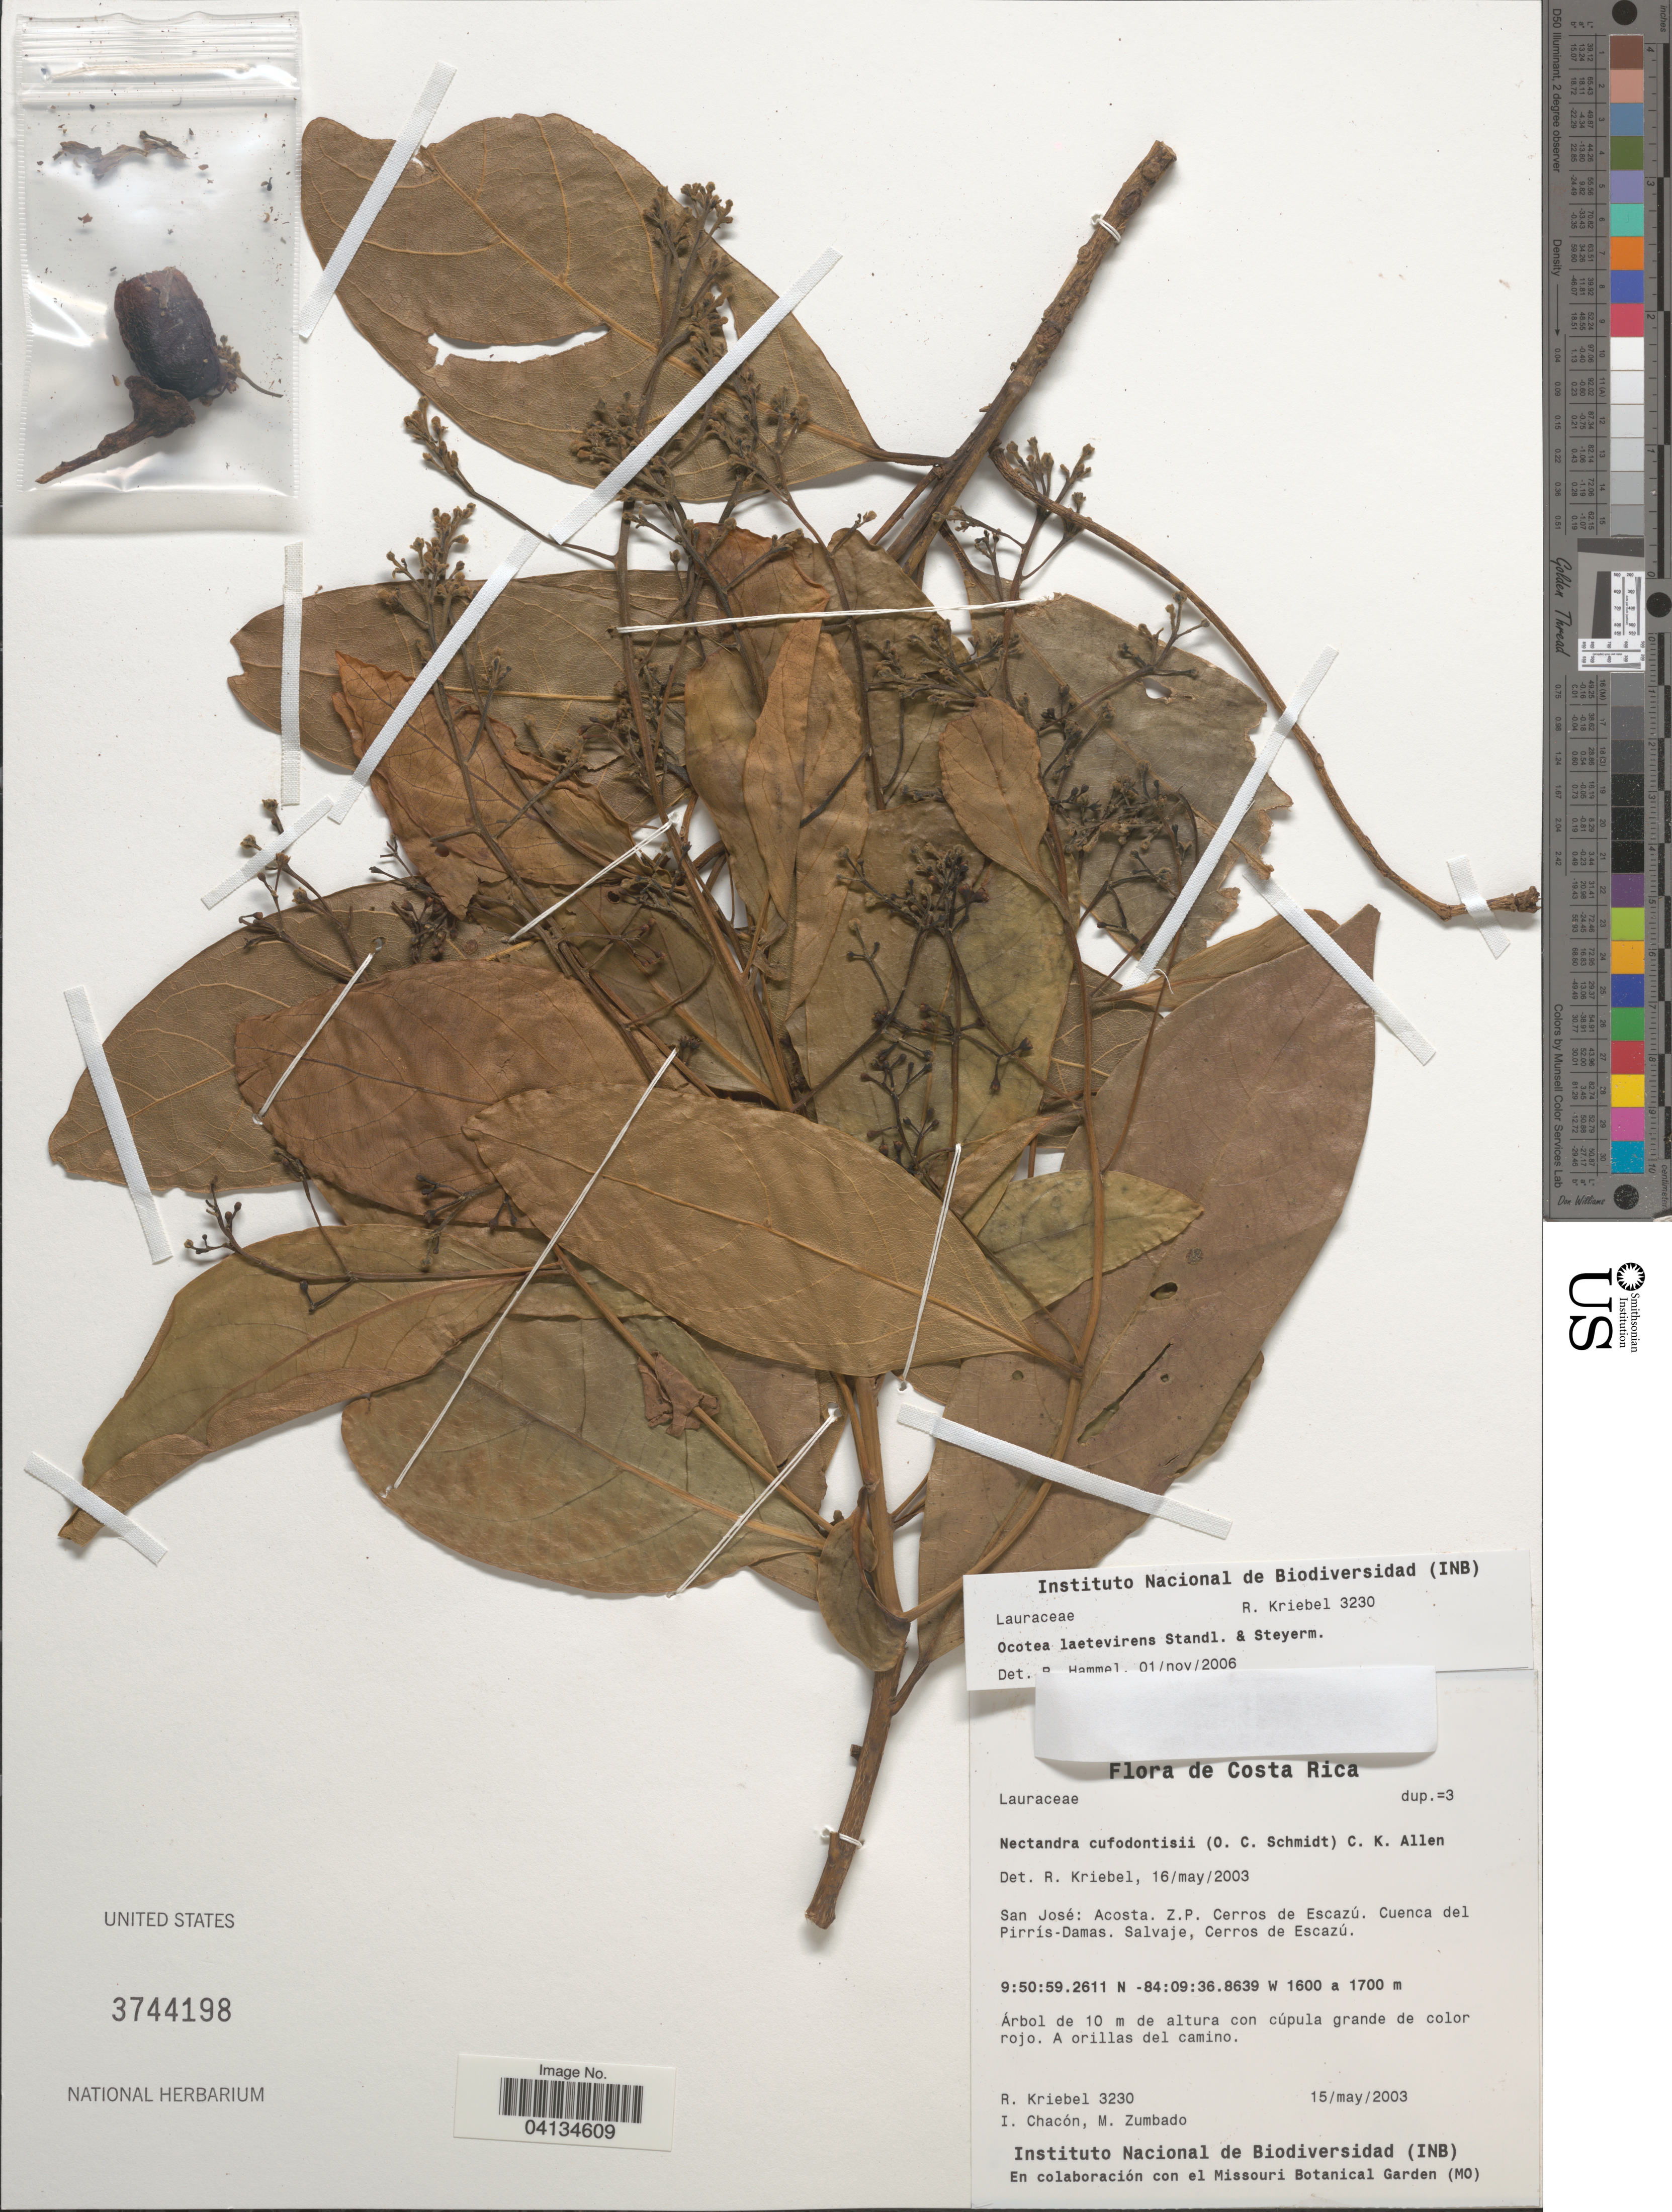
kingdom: Plantae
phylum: Tracheophyta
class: Magnoliopsida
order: Laurales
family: Lauraceae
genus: Ocotea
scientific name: Ocotea laetevirens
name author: Standl. & Steyerm.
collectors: R. Kriebel, I. Chacón & M. Zumbado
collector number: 3230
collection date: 2003-05-15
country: Costa Rica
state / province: San José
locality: Acosta. Z.P. Cerros de Escazú. Cuenca del Pirrís-Damas. Salvaje, Cerros de Escazú.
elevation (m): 1600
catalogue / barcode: US 3744198